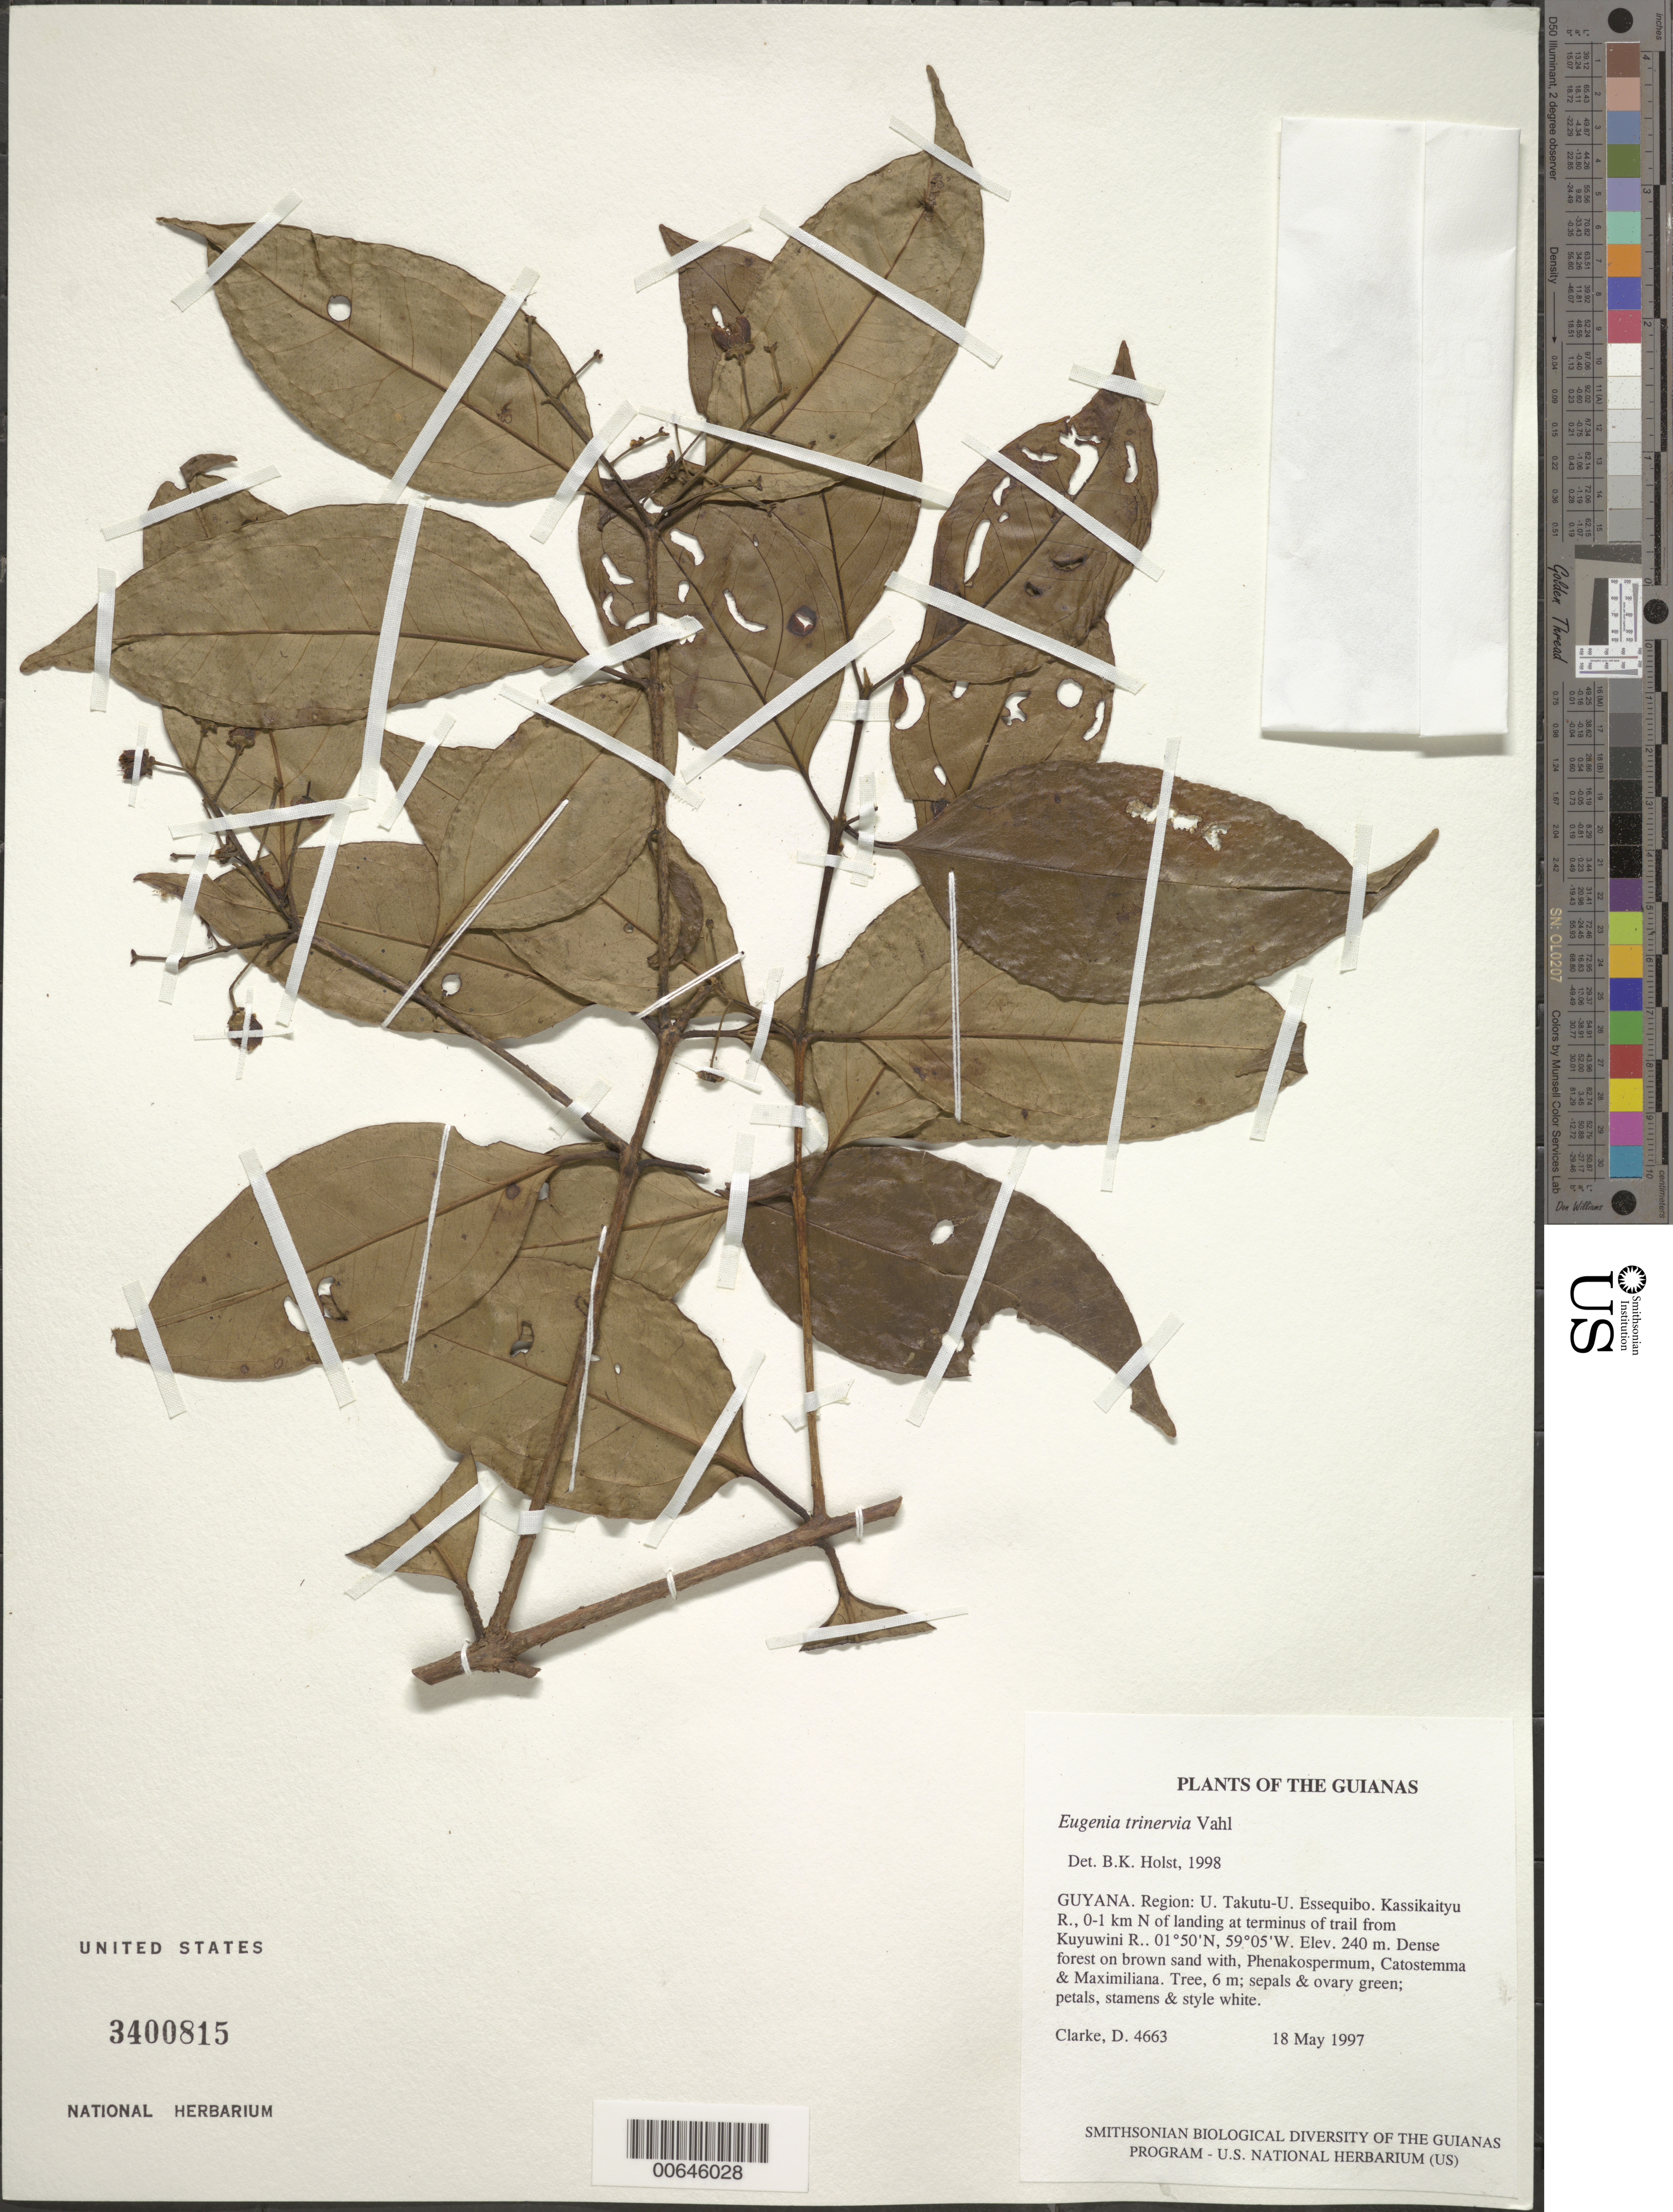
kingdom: Plantae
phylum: Tracheophyta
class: Magnoliopsida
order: Myrtales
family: Myrtaceae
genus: Eugenia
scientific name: Eugenia trinervia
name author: Vahl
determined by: Holst, Bruce K.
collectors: H. D. Clarke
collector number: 4663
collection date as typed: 18 May 1997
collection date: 1997-05-18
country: Guyana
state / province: U. Takutu-U. Essequibo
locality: Kassikaityu R., 0-1 km N of landing at terminus of trail from Kuyuwini R.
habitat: Dense forest on brown sand with, Phenakospermum, Catostemma & Maximiliana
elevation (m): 240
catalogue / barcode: US 3400815